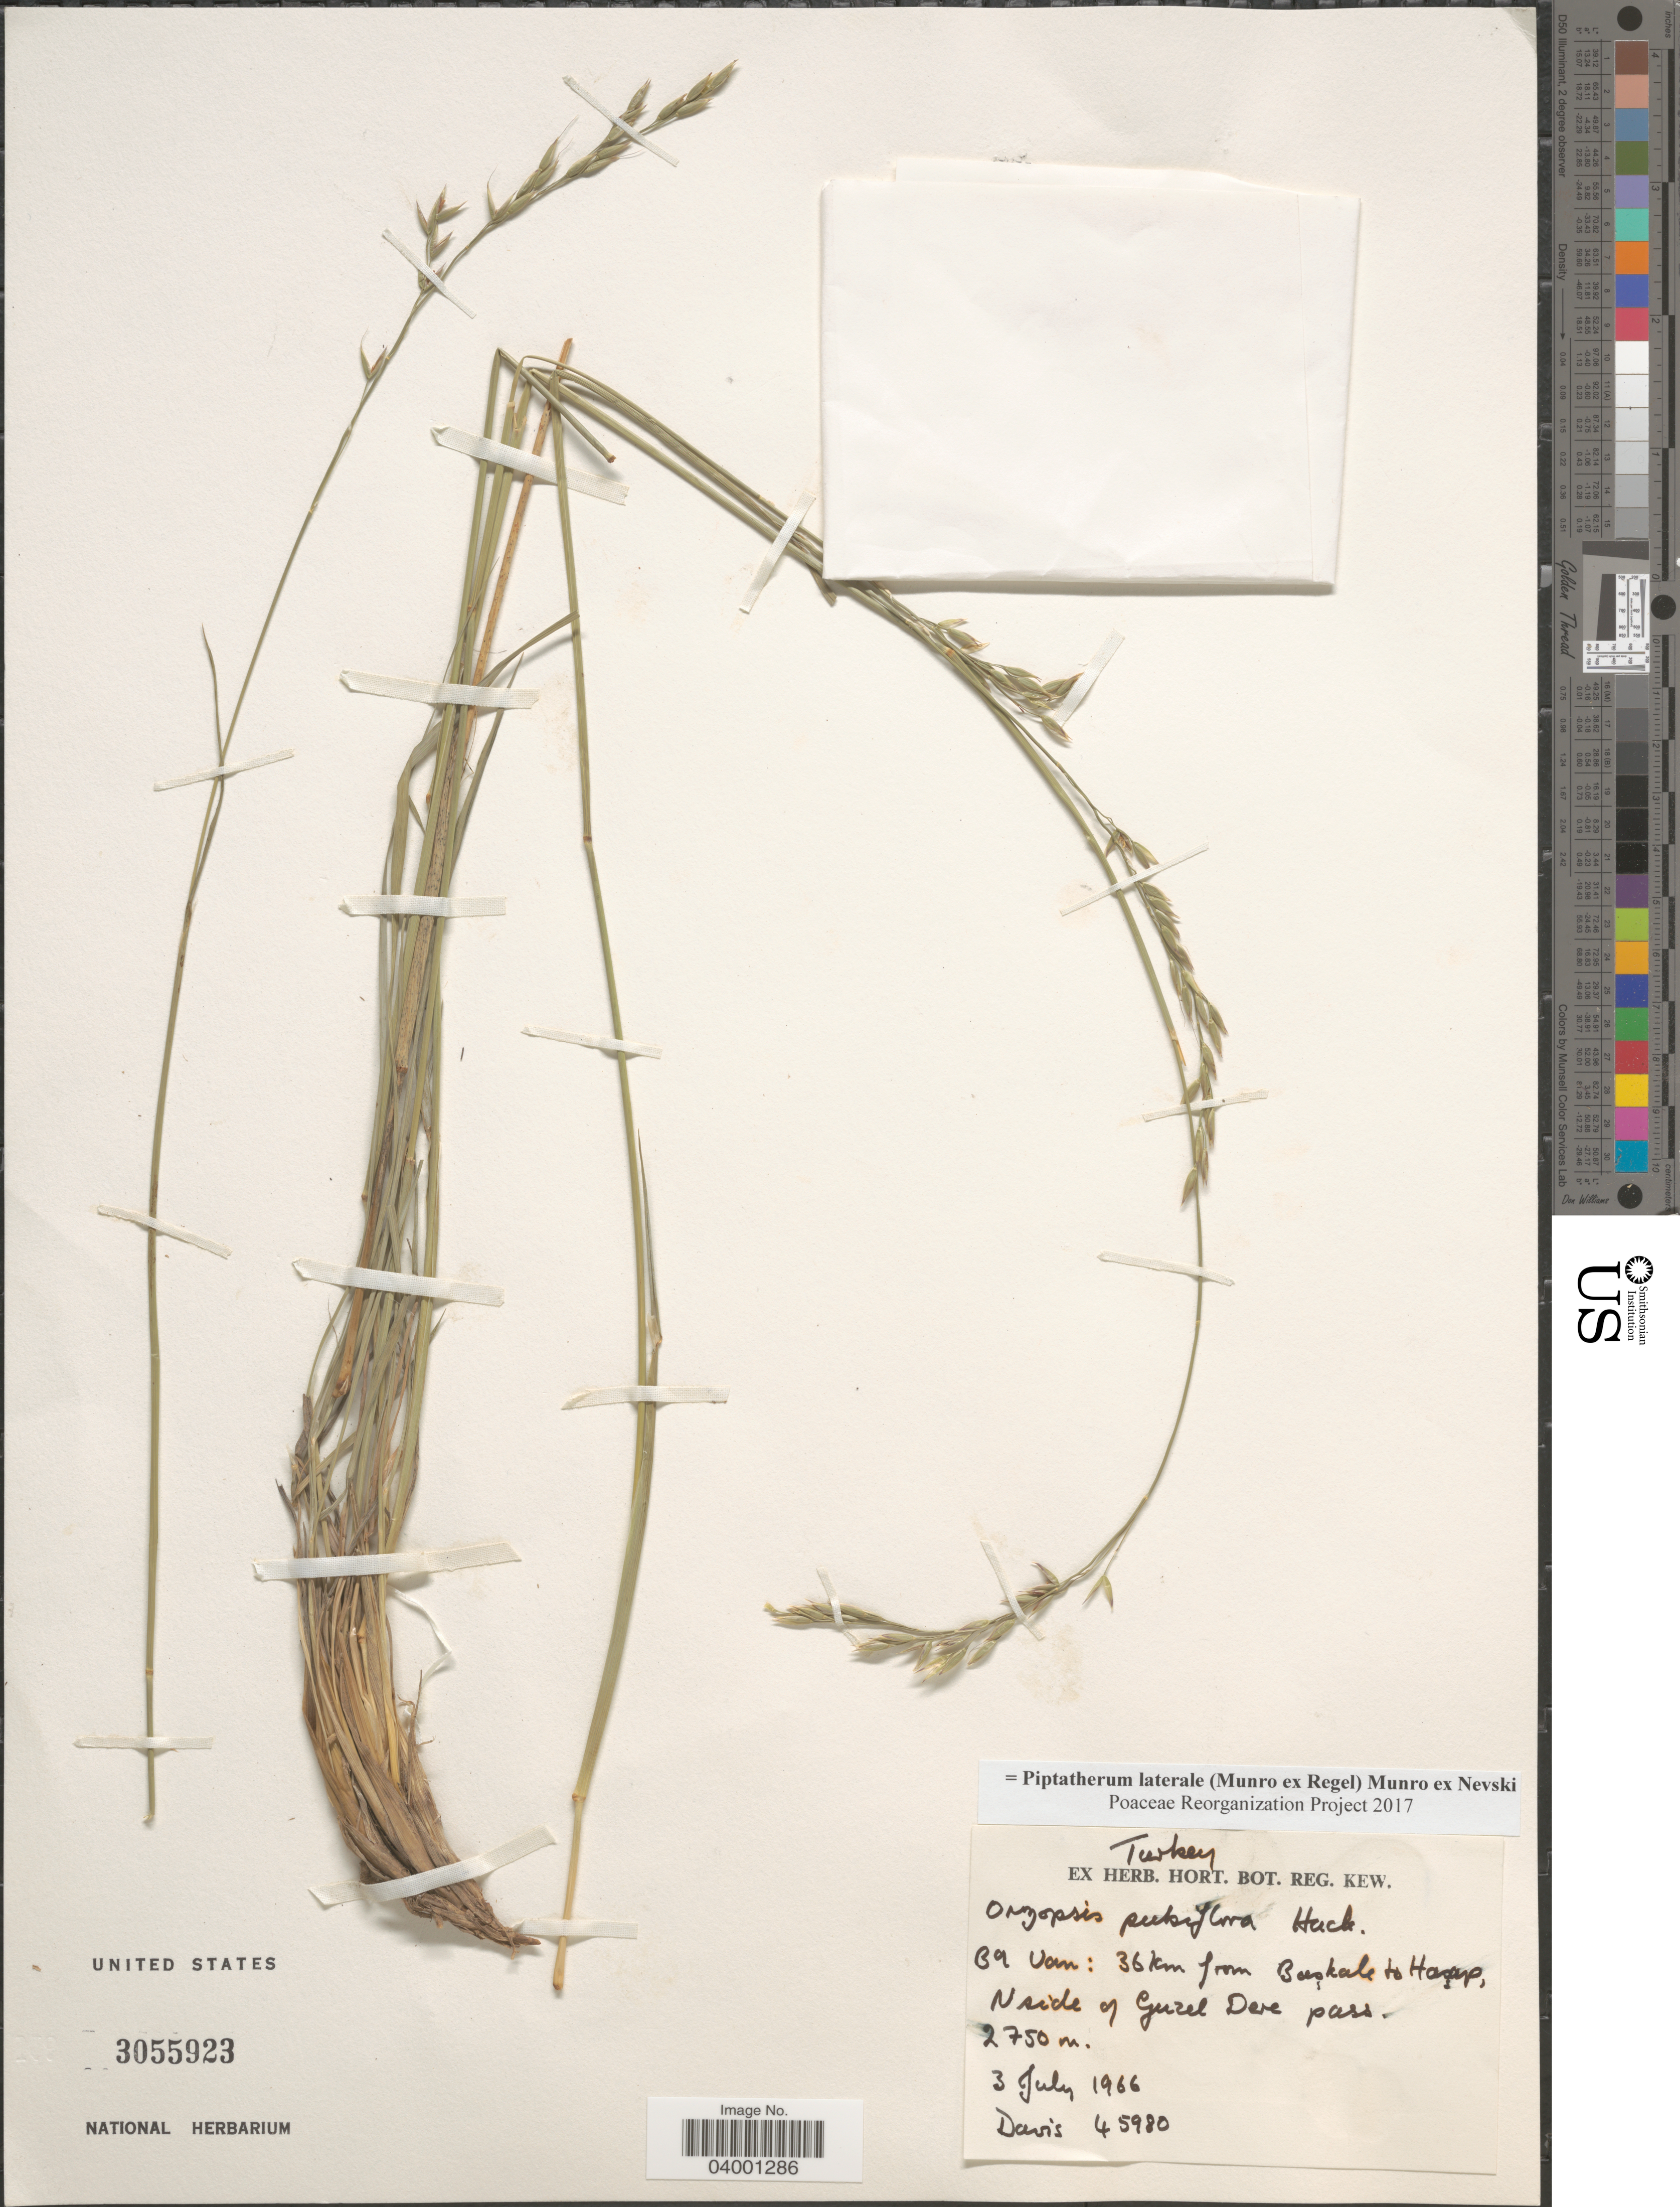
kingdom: Plantae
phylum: Tracheophyta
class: Liliopsida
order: Poales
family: Poaceae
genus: Piptatherum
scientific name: Piptatherum laterale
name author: (Munro ex Regel) Munro ex Nevski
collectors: -. Davis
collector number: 45980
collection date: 1966-07-03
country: Turkey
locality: B9 Van: 36Km from Buskale to Hasup, N side of Guzel Dere pass.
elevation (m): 2750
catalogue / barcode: US 3055923